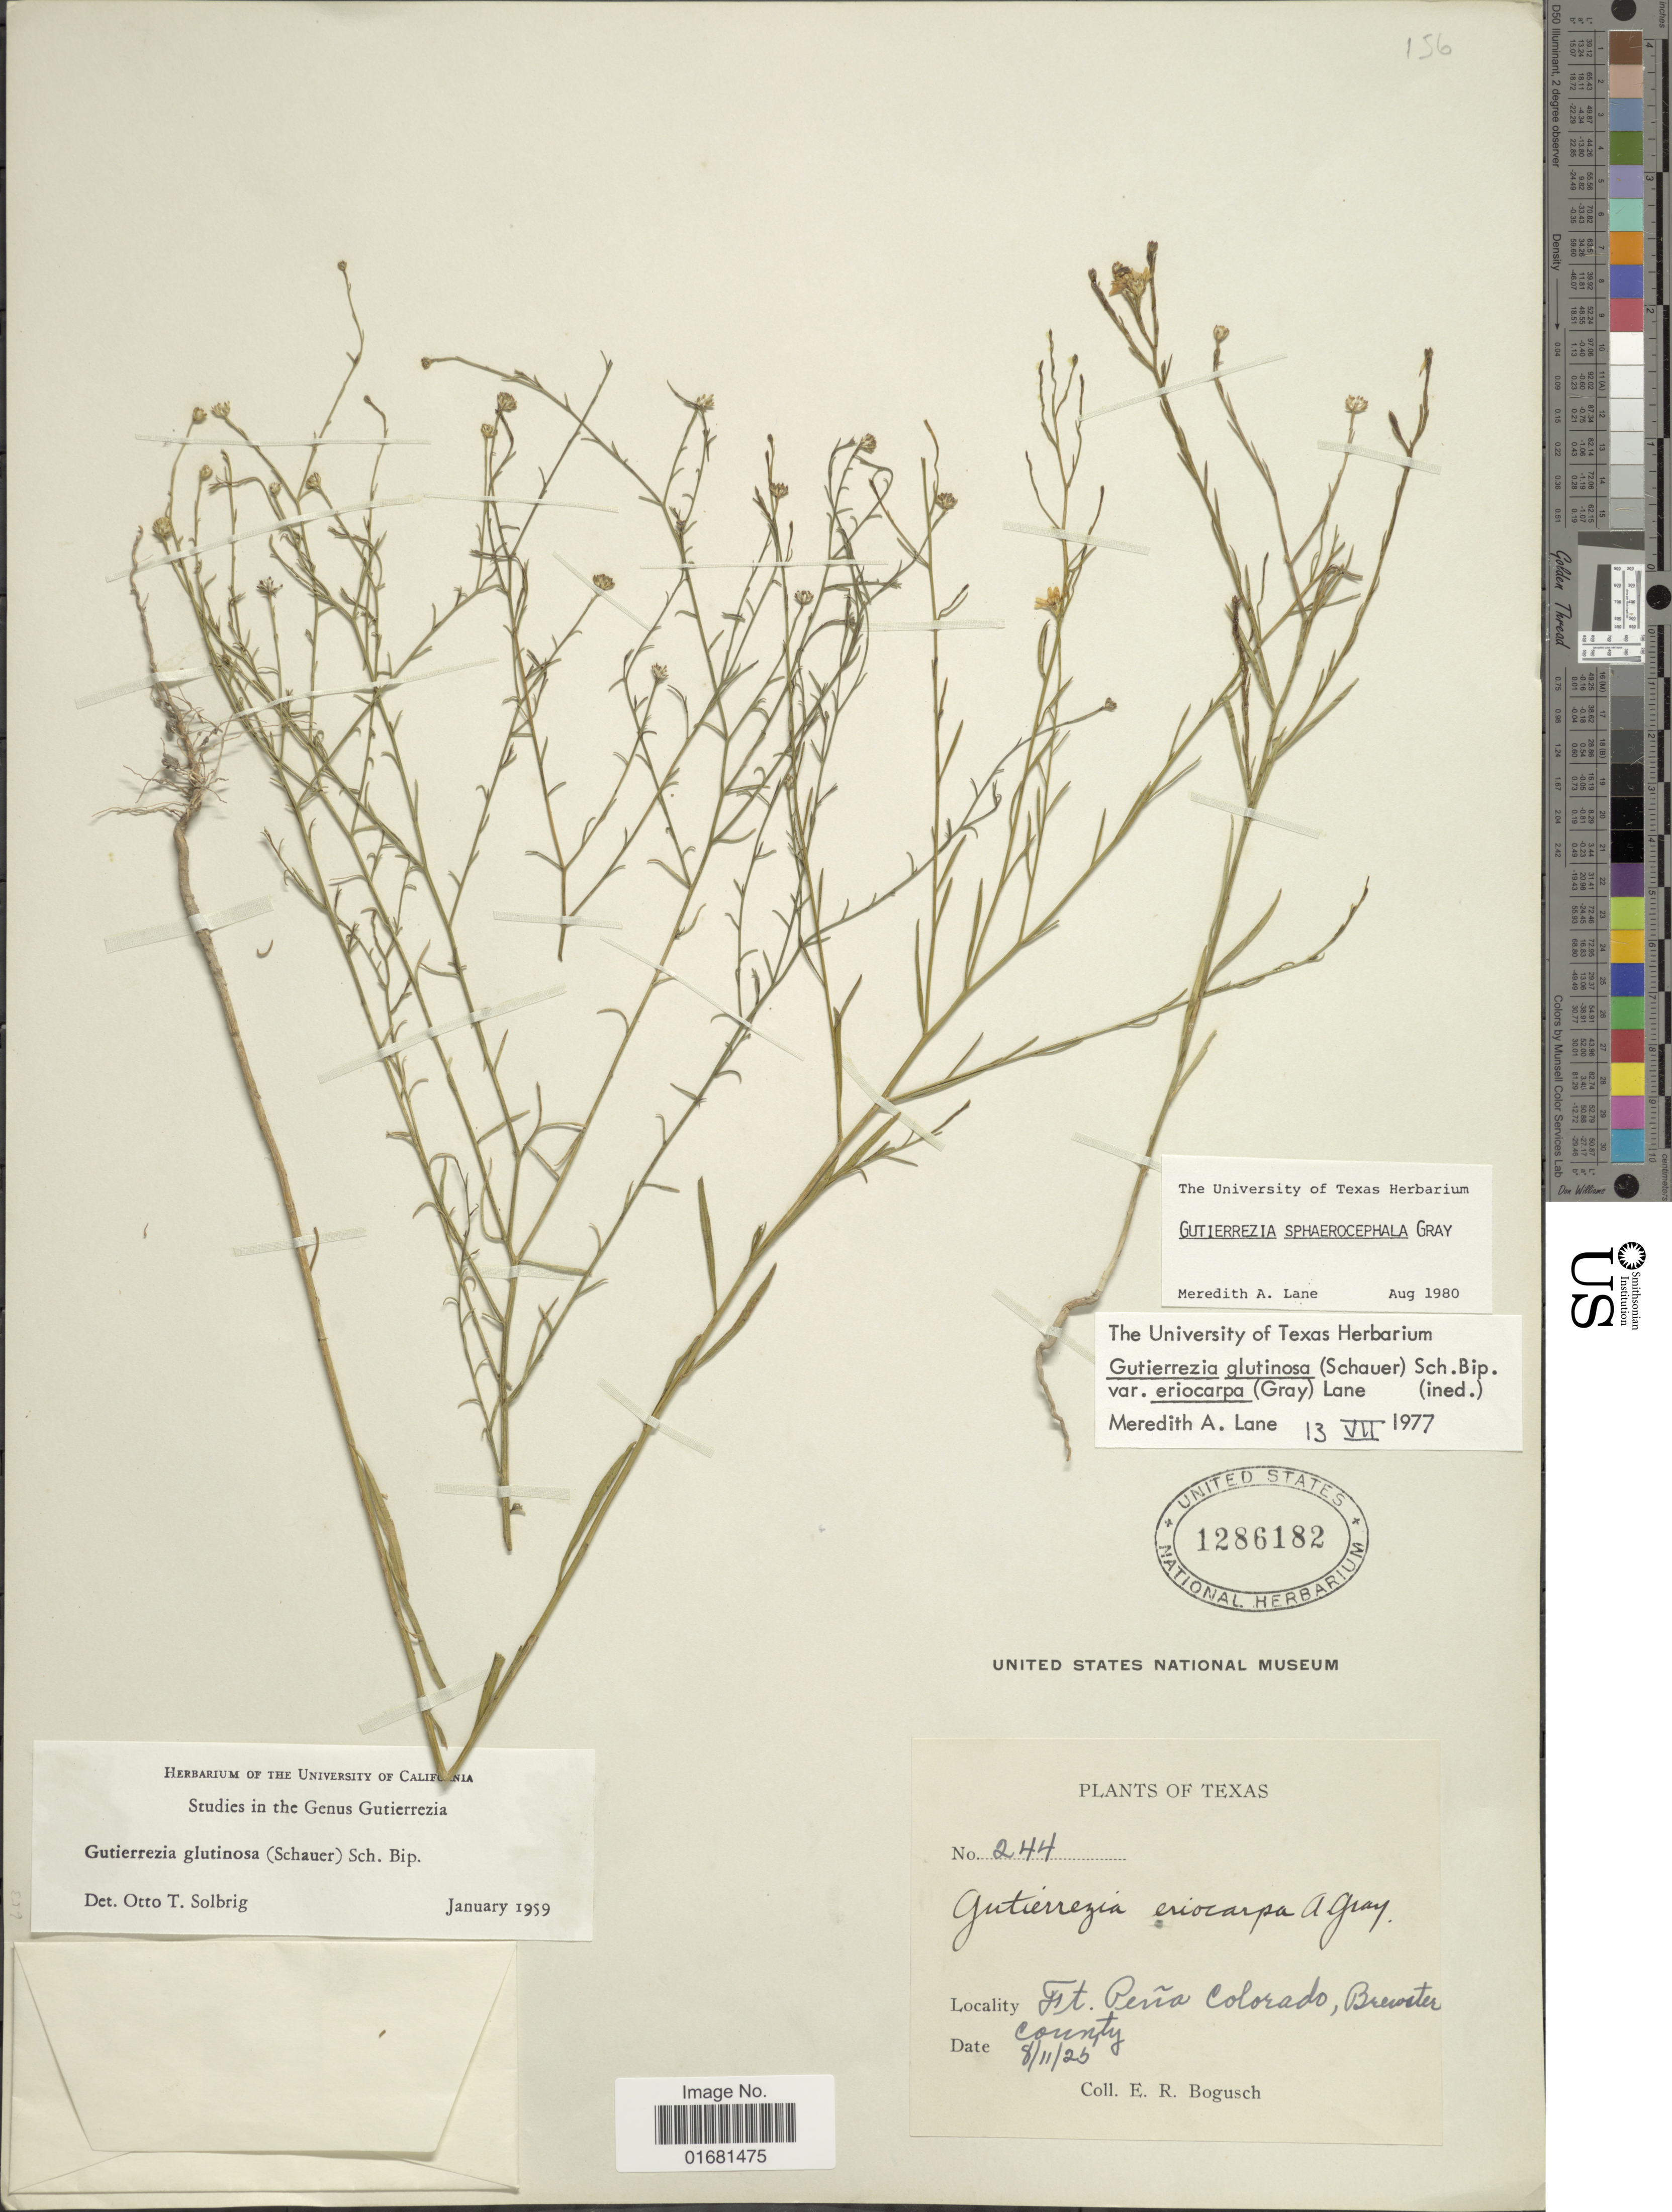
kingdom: Plantae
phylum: Tracheophyta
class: Magnoliopsida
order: Asterales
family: Asteraceae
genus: Gutierrezia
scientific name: Gutierrezia sphaerocephala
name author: A. Gray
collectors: E. Bogusch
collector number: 244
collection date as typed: Transcribed d/m/y: 11/8/25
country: United States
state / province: Texas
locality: Frt. Peña Colorado, Brewster County. Texas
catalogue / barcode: US 1286182